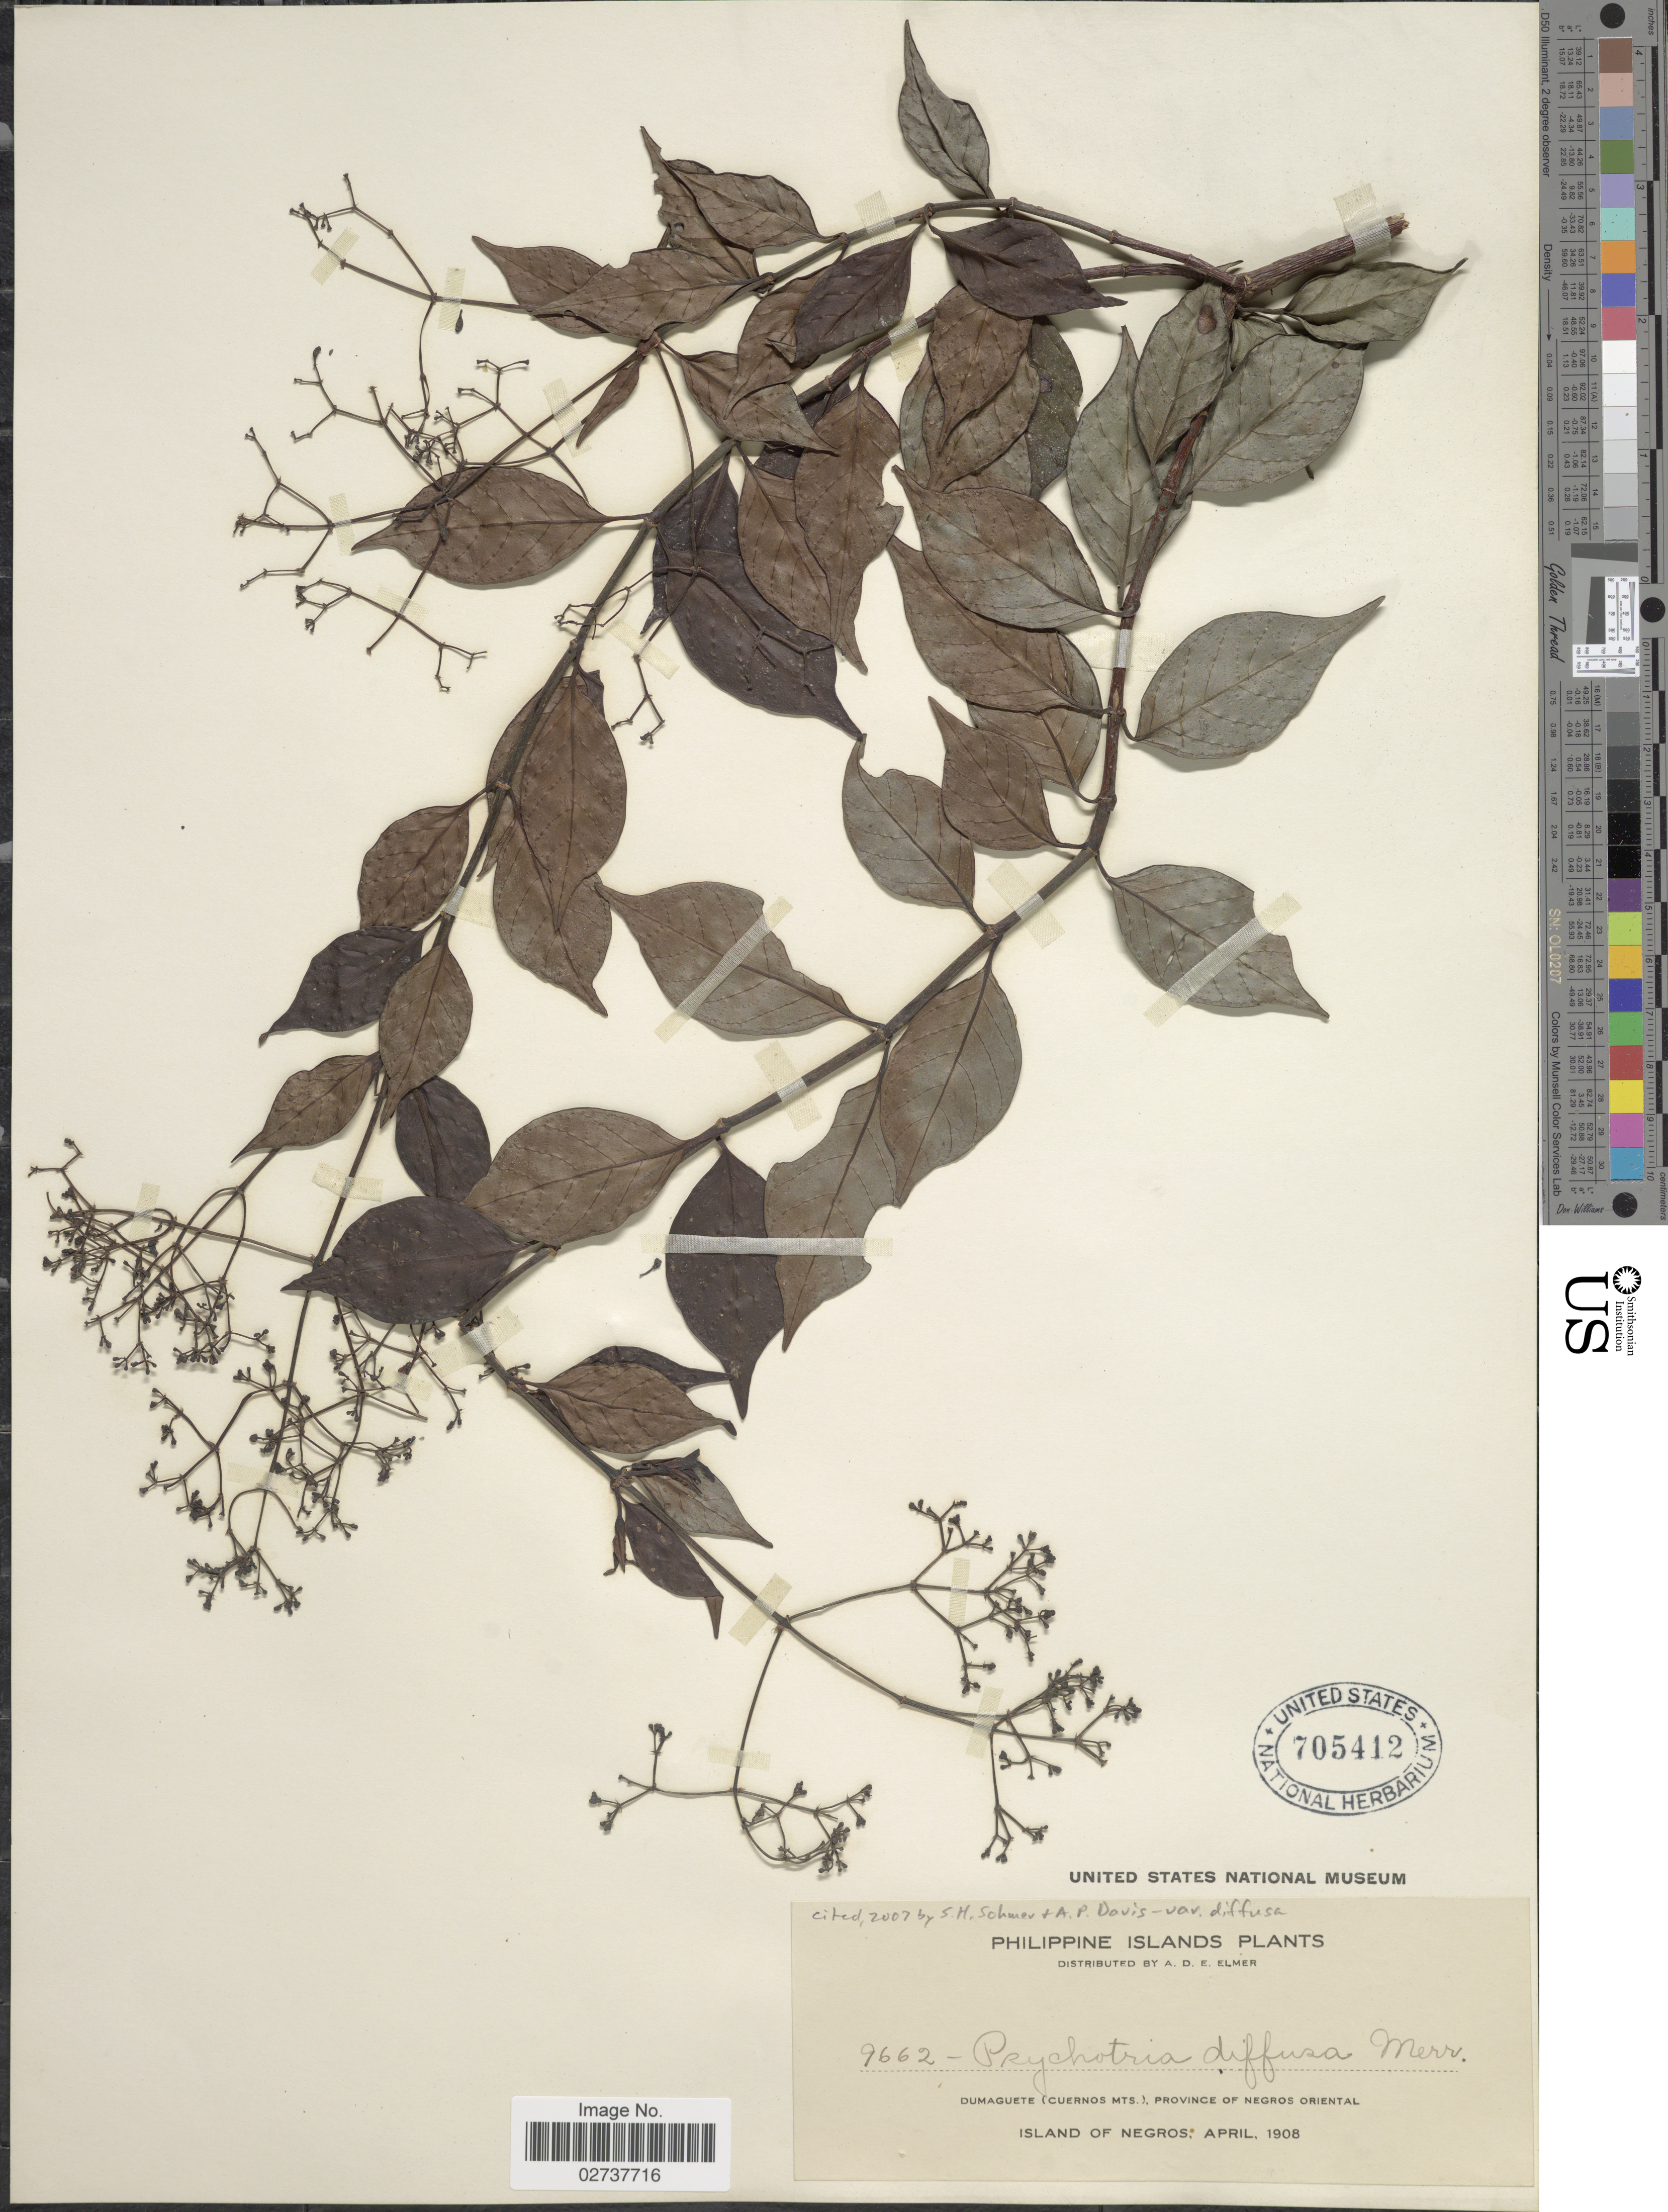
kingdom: Plantae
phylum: Tracheophyta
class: Magnoliopsida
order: Gentianales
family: Rubiaceae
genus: Psychotria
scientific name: Psychotria diffusa var. diffusa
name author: Merr.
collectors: A. D. E. Elmer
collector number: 9662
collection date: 1908-04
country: Philippines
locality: Dumaguete (Cuernos Mts.) Province of Negros Oriental. Island of Negros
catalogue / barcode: US 705412